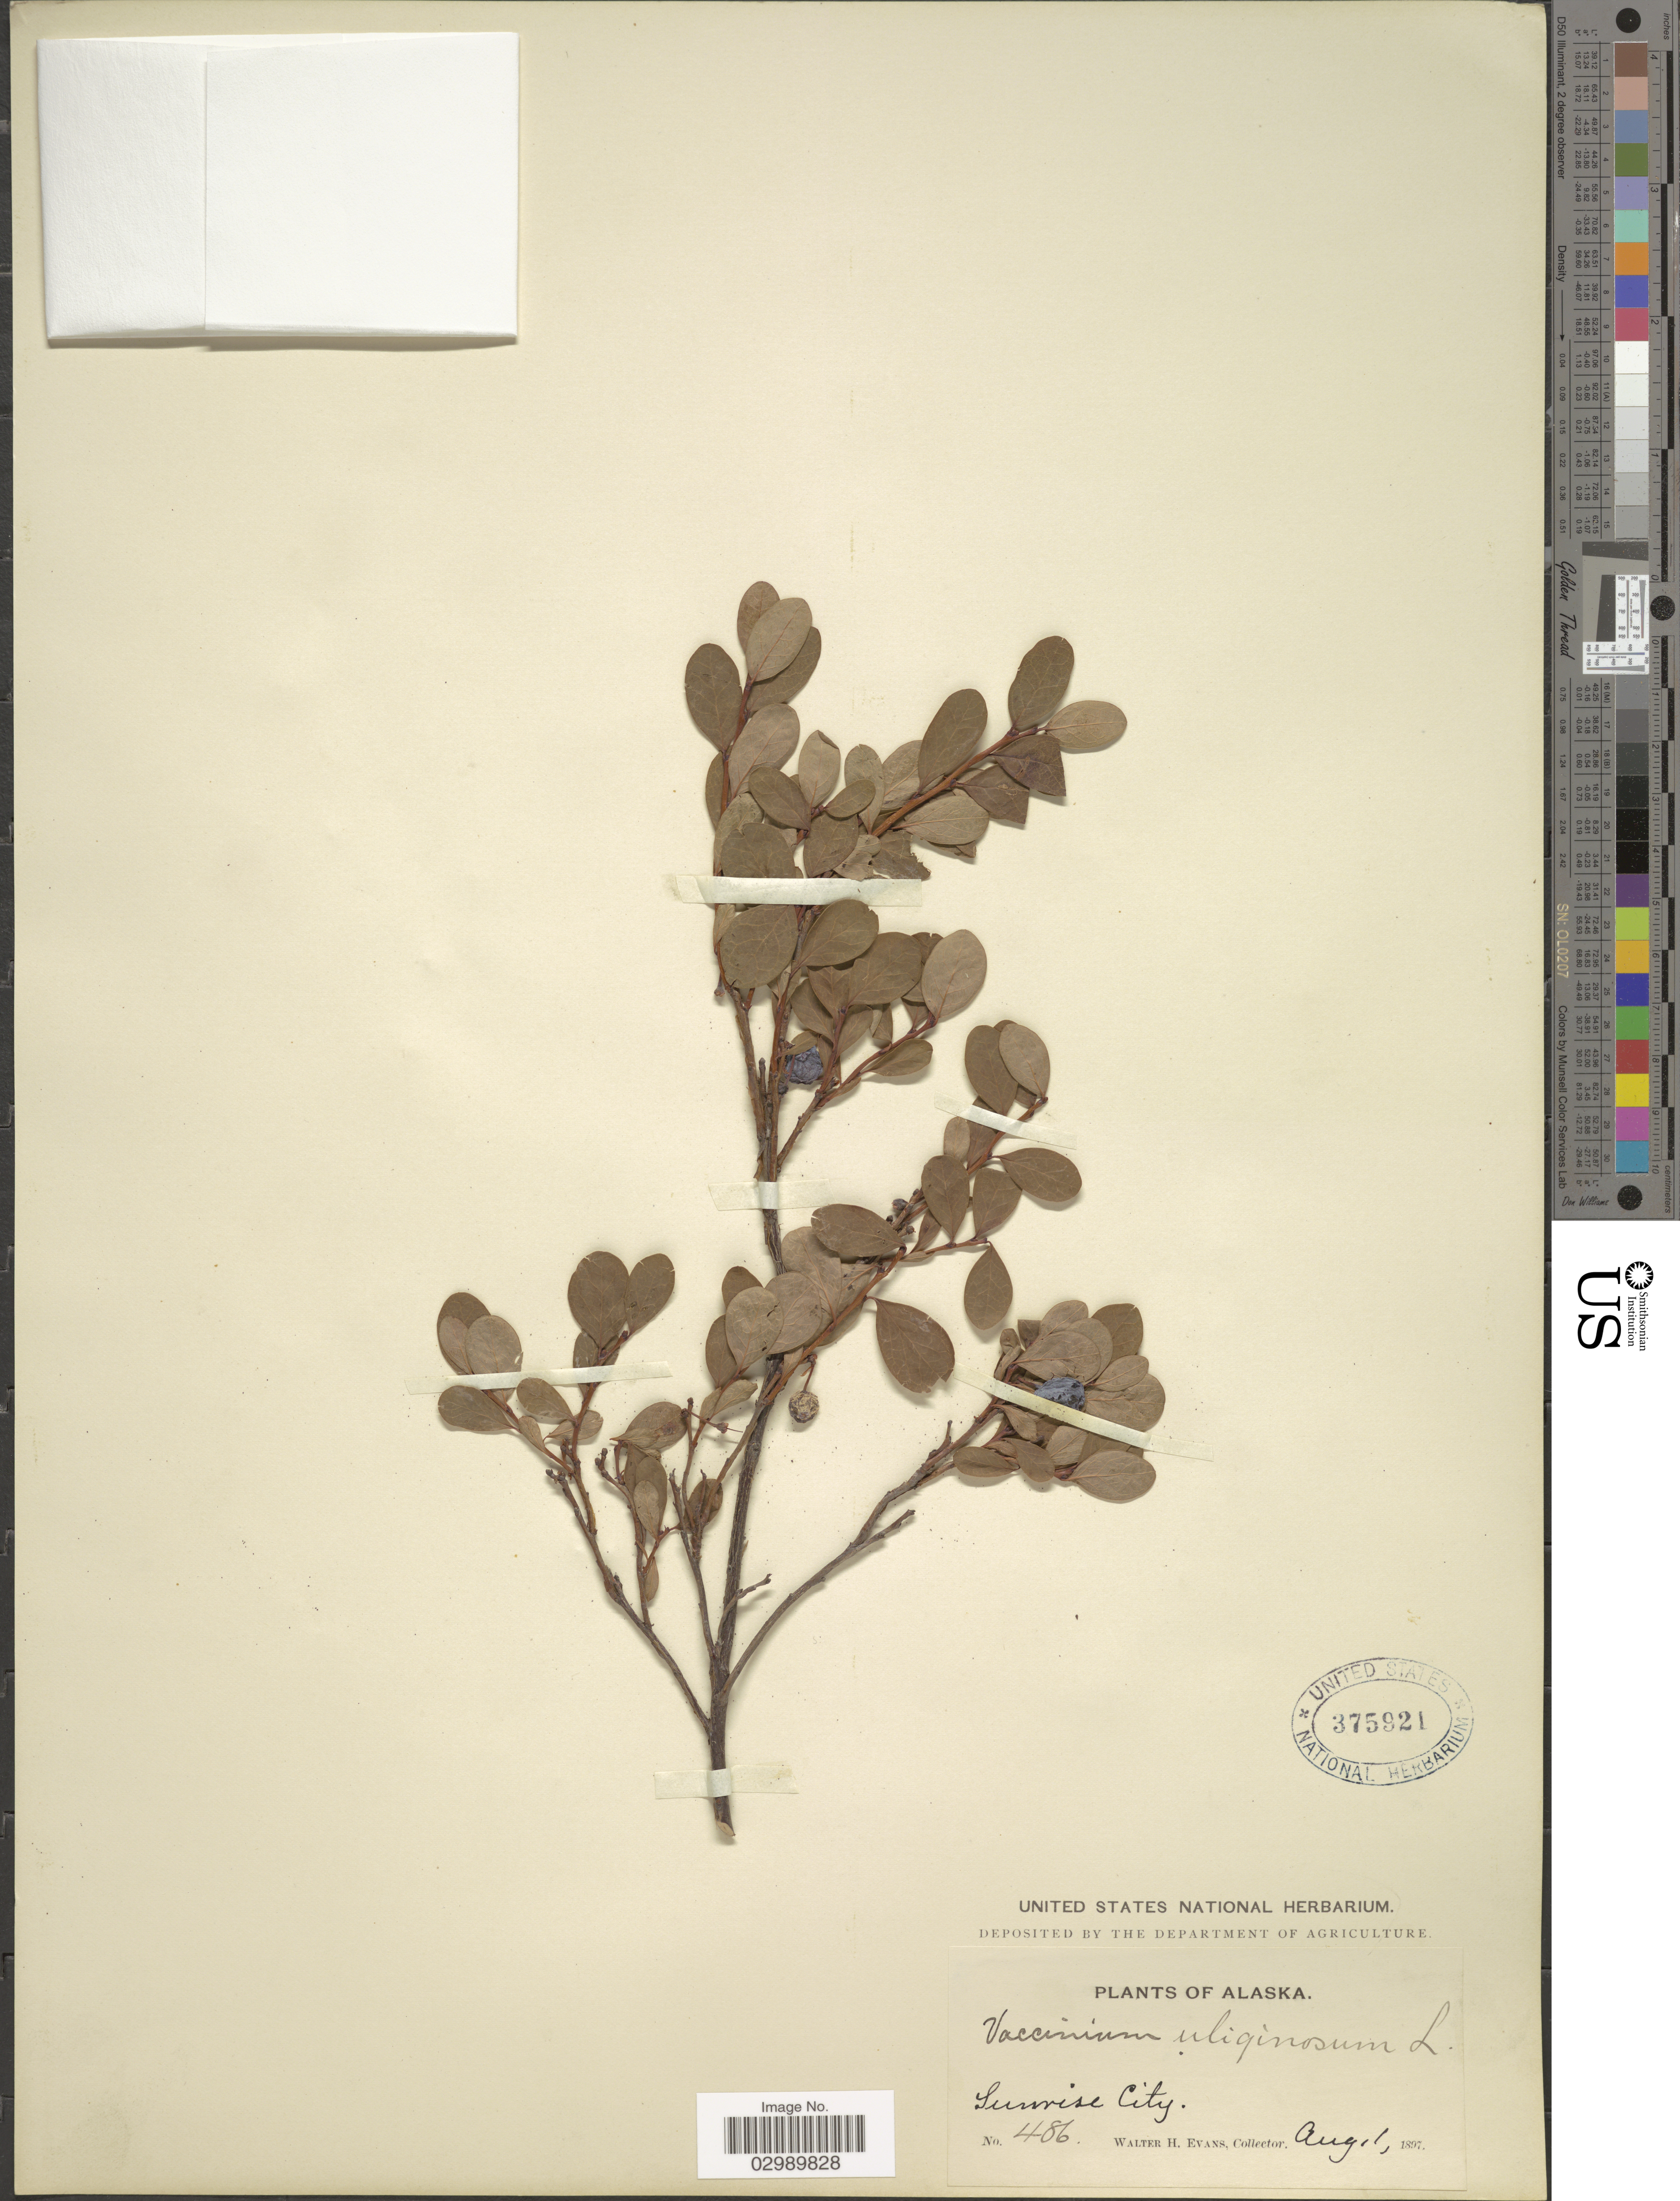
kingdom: Plantae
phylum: Tracheophyta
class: Magnoliopsida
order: Ericales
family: Ericaceae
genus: Vaccinium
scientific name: Vaccinium uliginosum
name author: L.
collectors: W. H. Evans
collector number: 486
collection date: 1897-08-01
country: United States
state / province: Alaska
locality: Sunrise City.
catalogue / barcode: US 375921